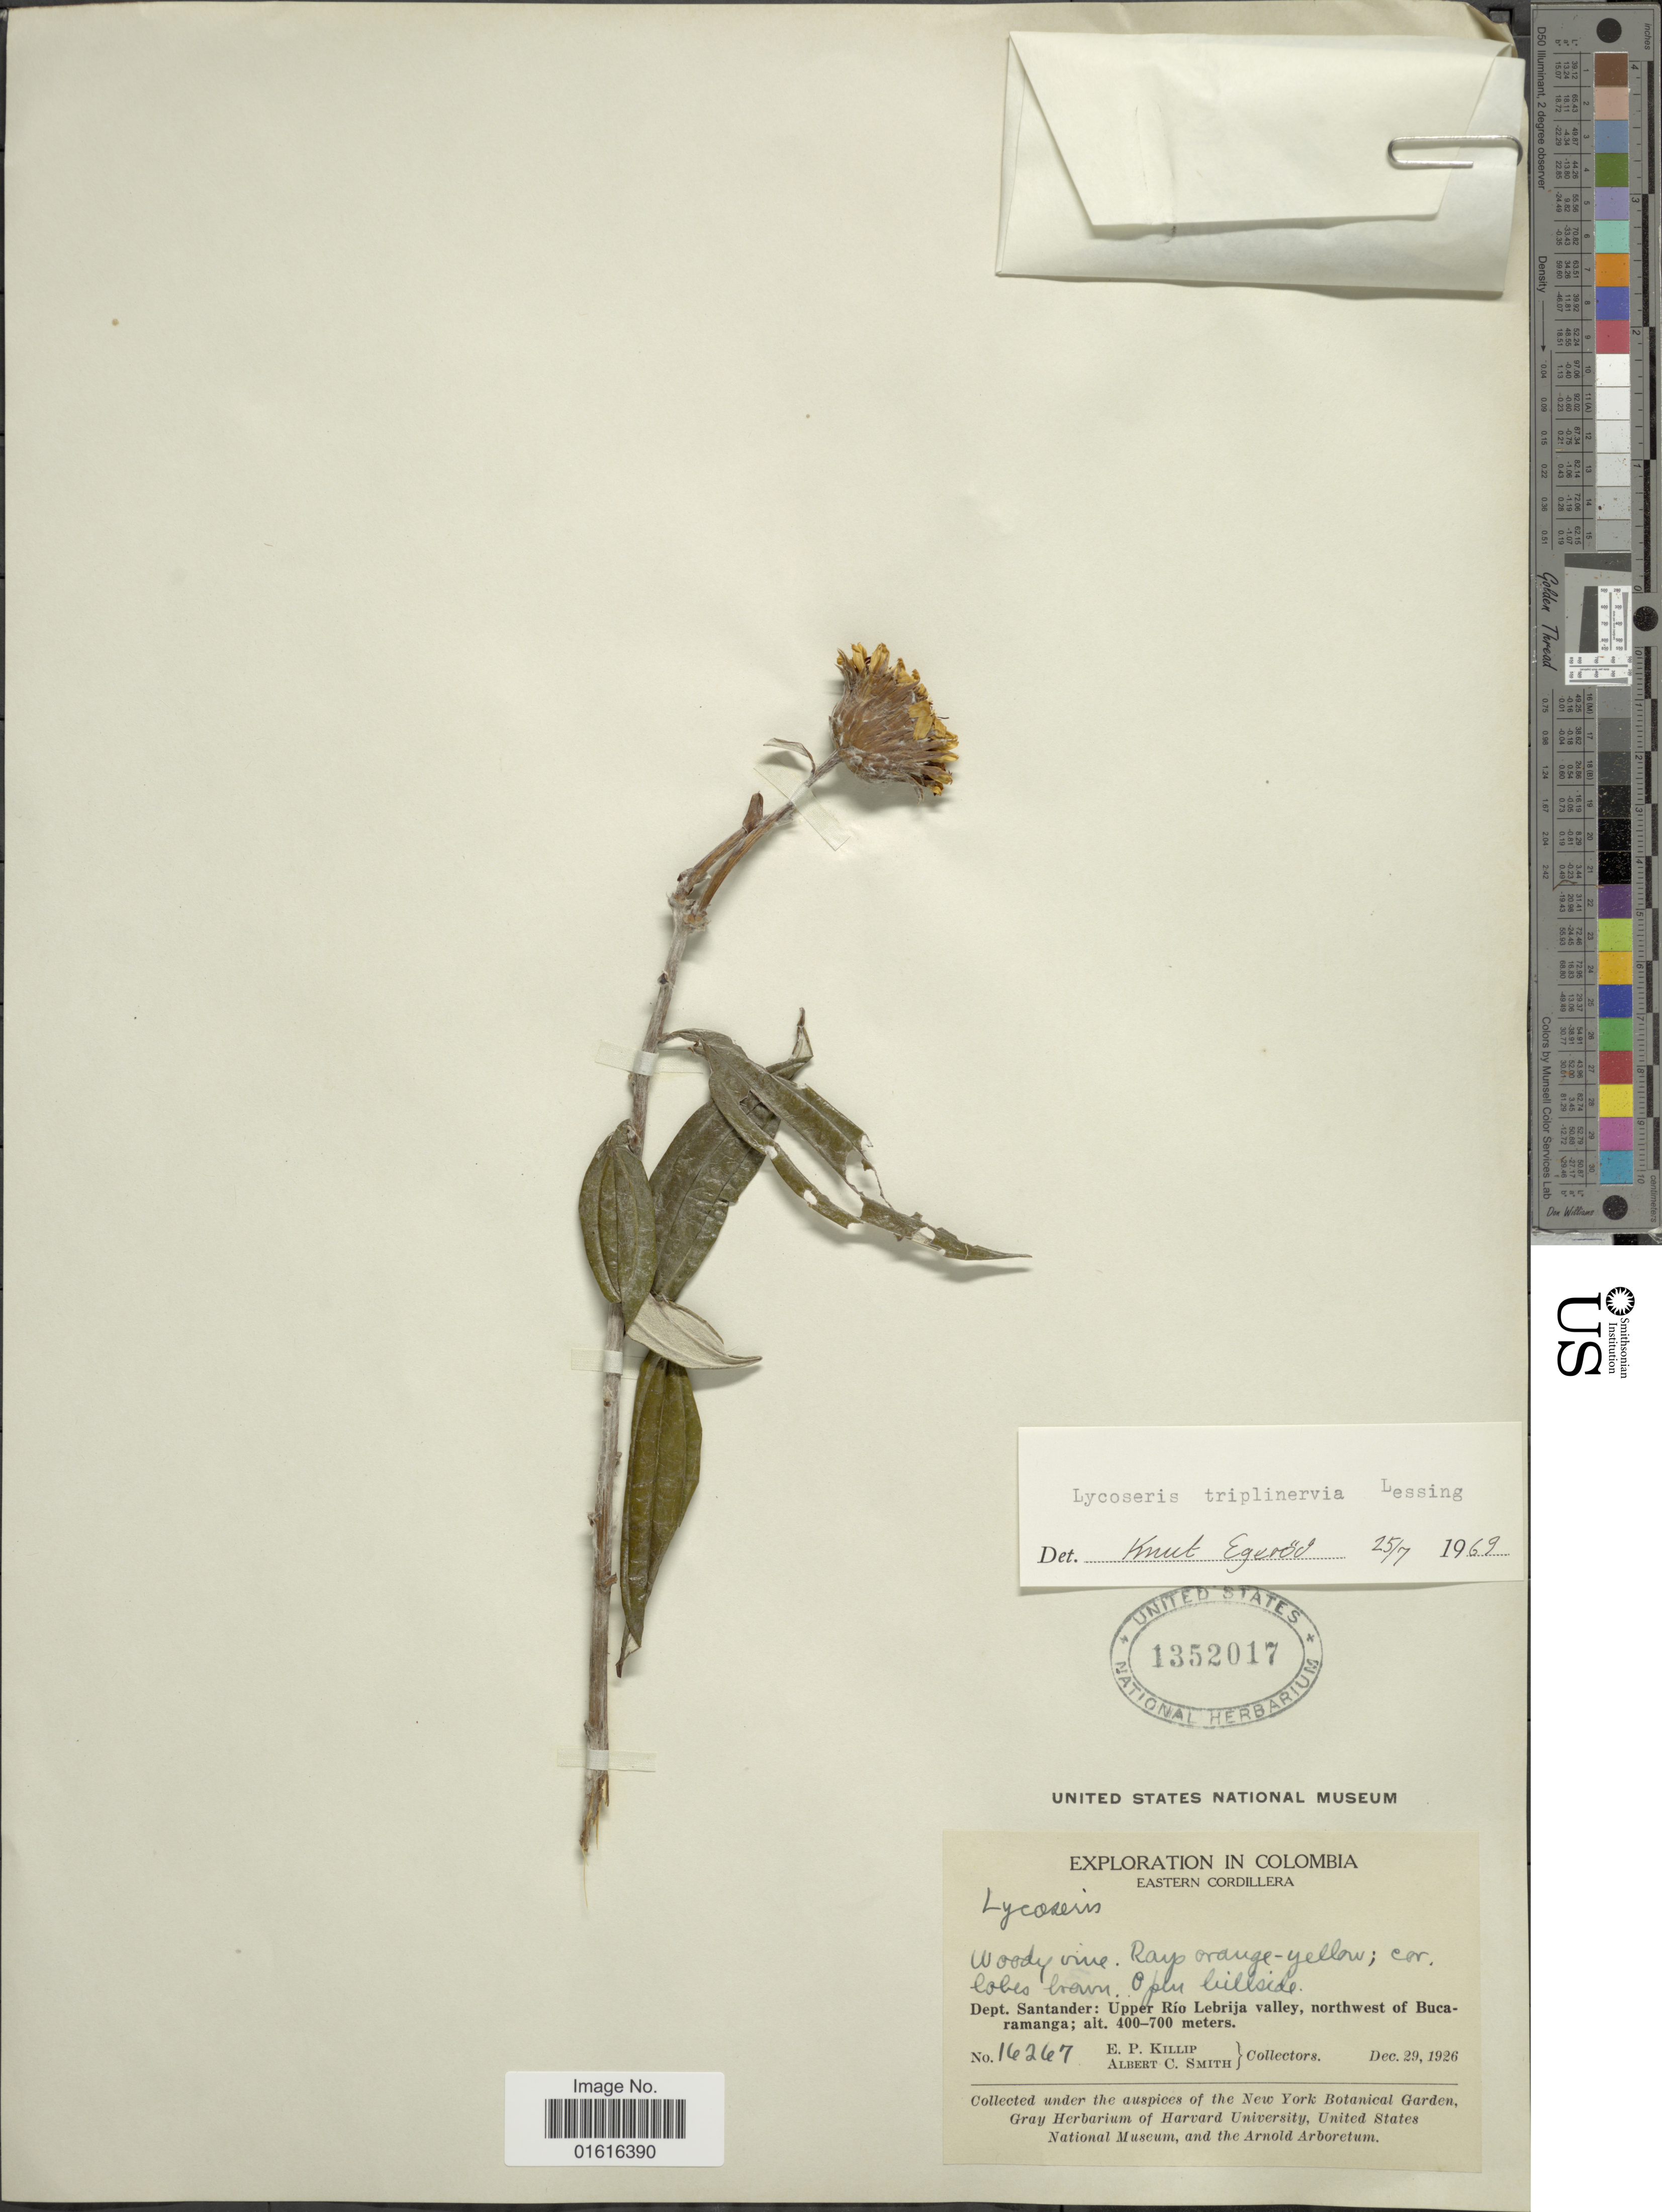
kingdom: Plantae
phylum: Tracheophyta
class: Magnoliopsida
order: Asterales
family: Asteraceae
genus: Lycoseris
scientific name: Lycoseris triplinervia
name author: Less.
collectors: E. P. Killip & A. C. Smith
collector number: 16267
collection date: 1926-12-29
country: Colombia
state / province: Santander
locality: Eastern Cordillera, Upper Rio Lebrija valley, northwest of Bucaramanga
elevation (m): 400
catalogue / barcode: US 1352017